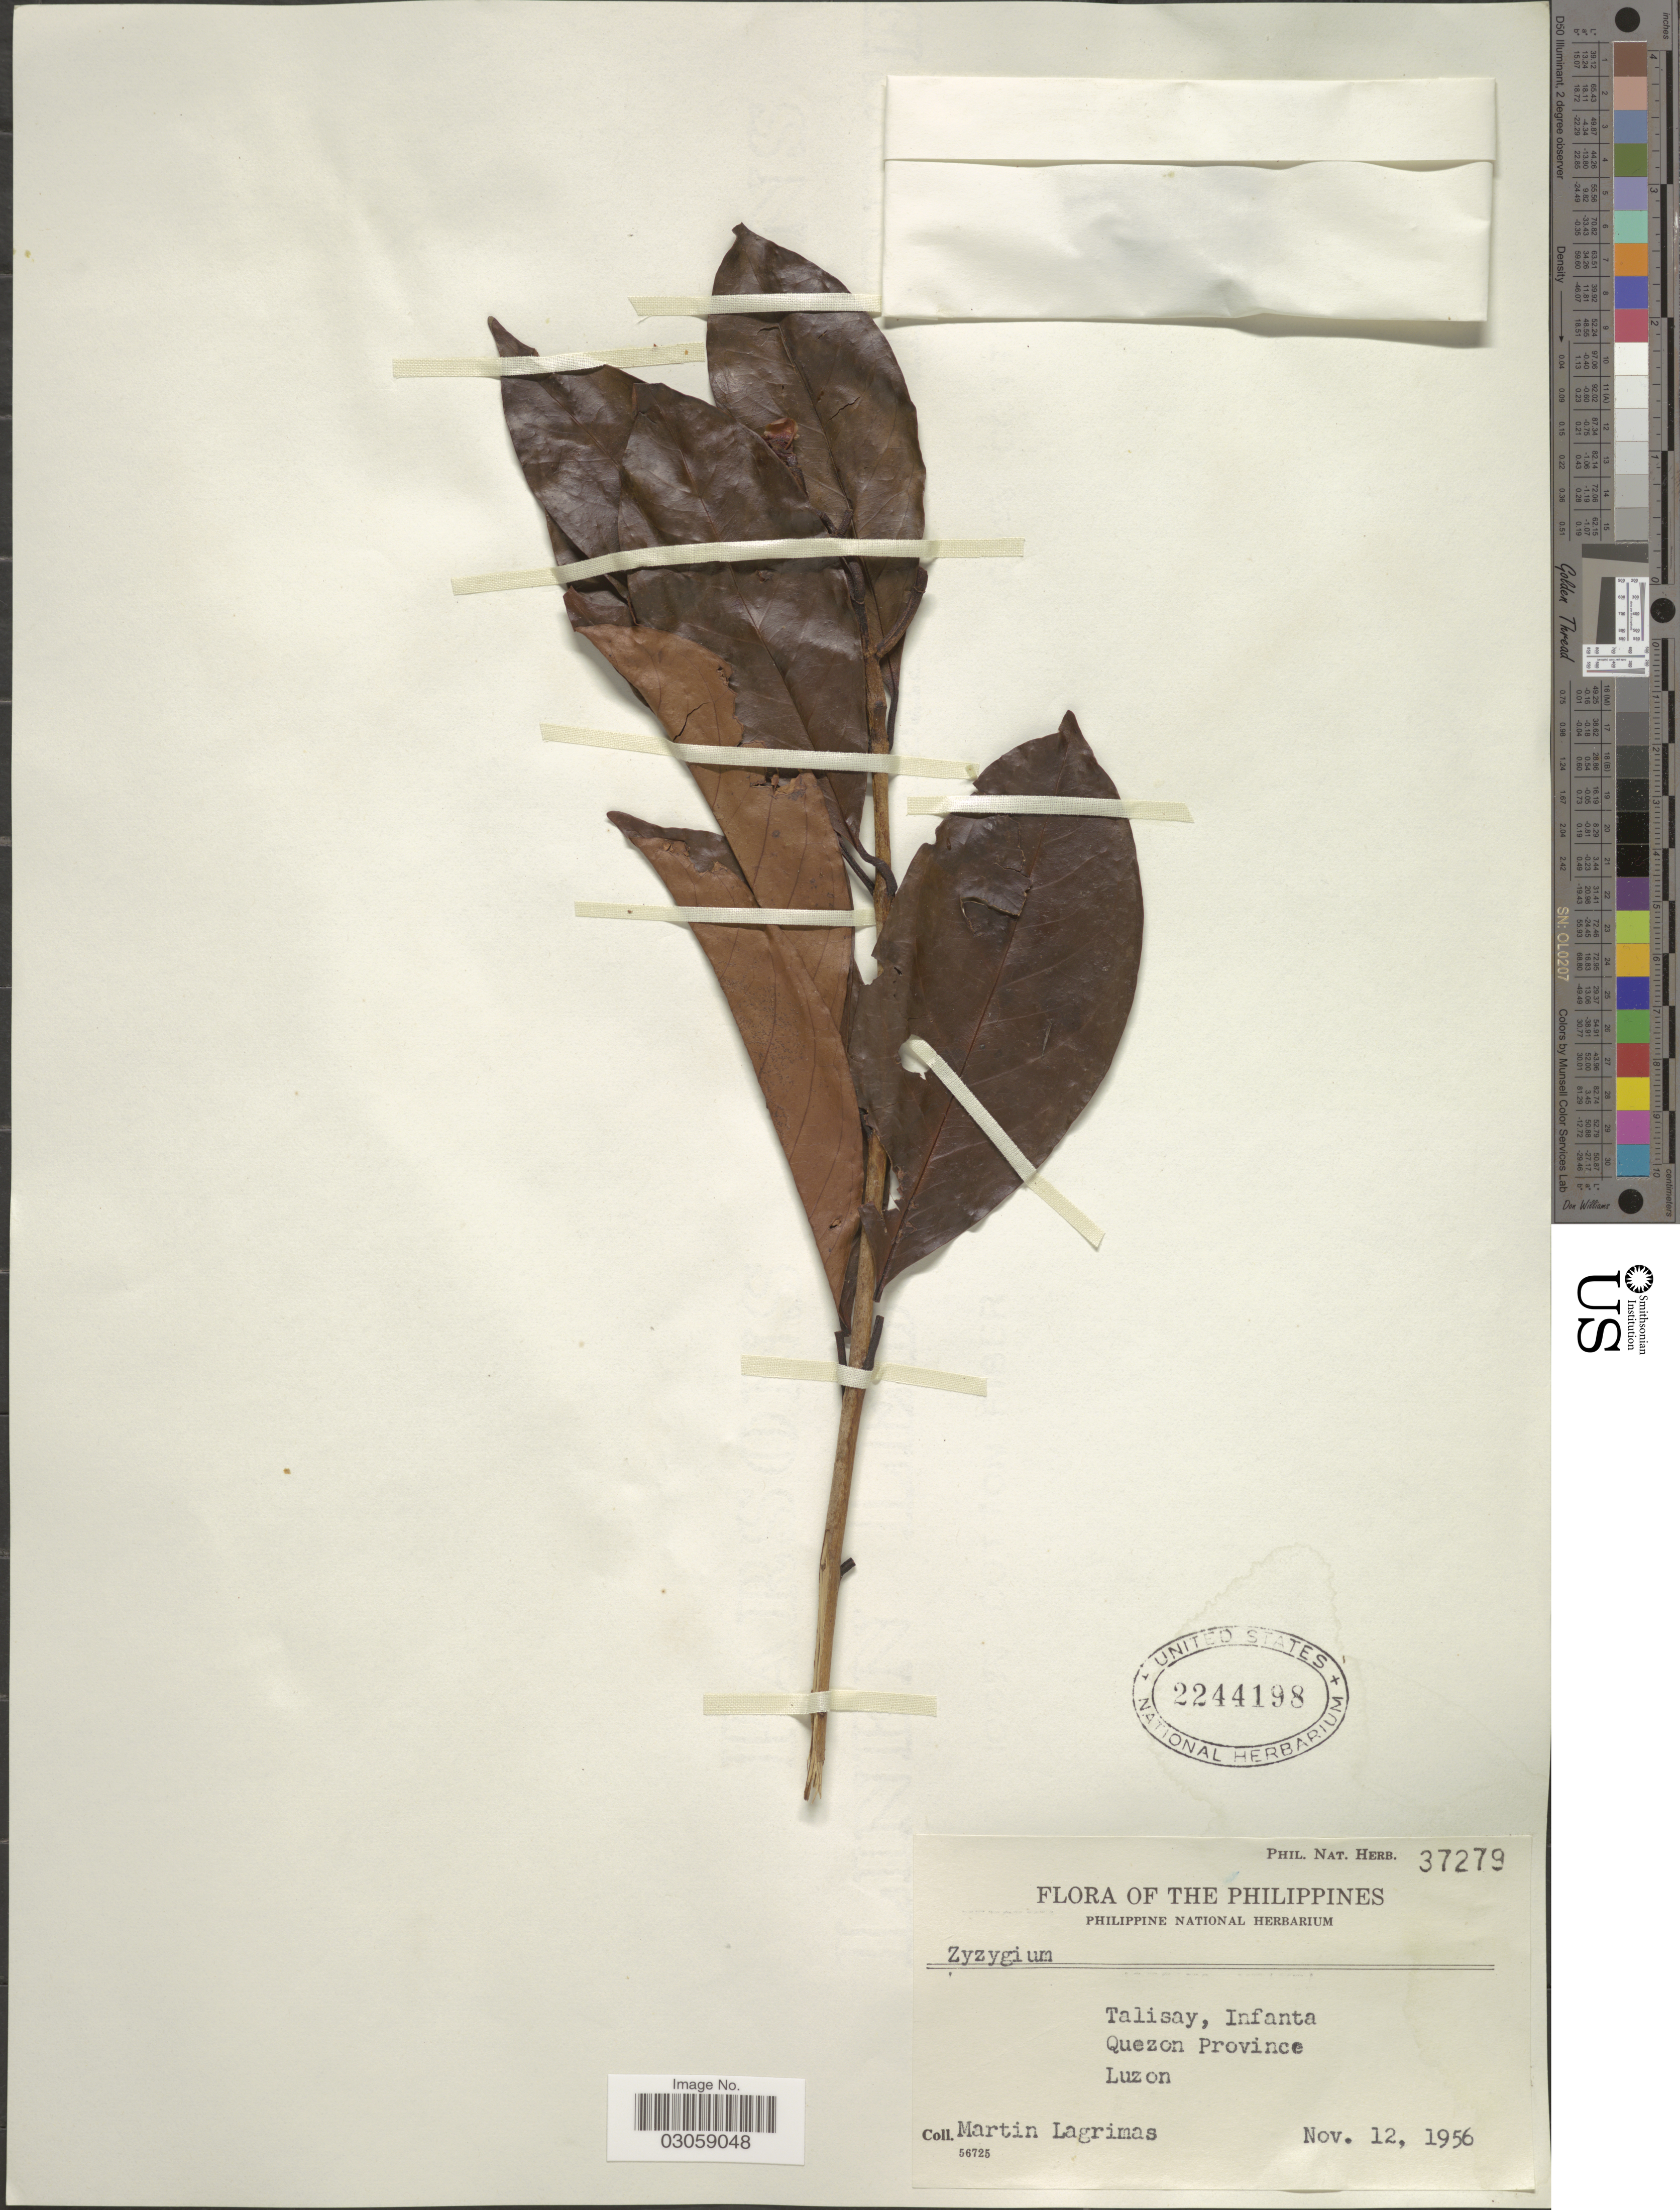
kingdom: Plantae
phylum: Tracheophyta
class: Magnoliopsida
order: Myrtales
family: Myrtaceae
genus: Syzygium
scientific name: Syzygium sp.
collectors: M. Lagrimas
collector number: Phil. Nat. Herb. 37279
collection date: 1956-11-12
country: Philippines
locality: Talisay, Infanta, Quezon Province, Luzon.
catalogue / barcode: US 2244198